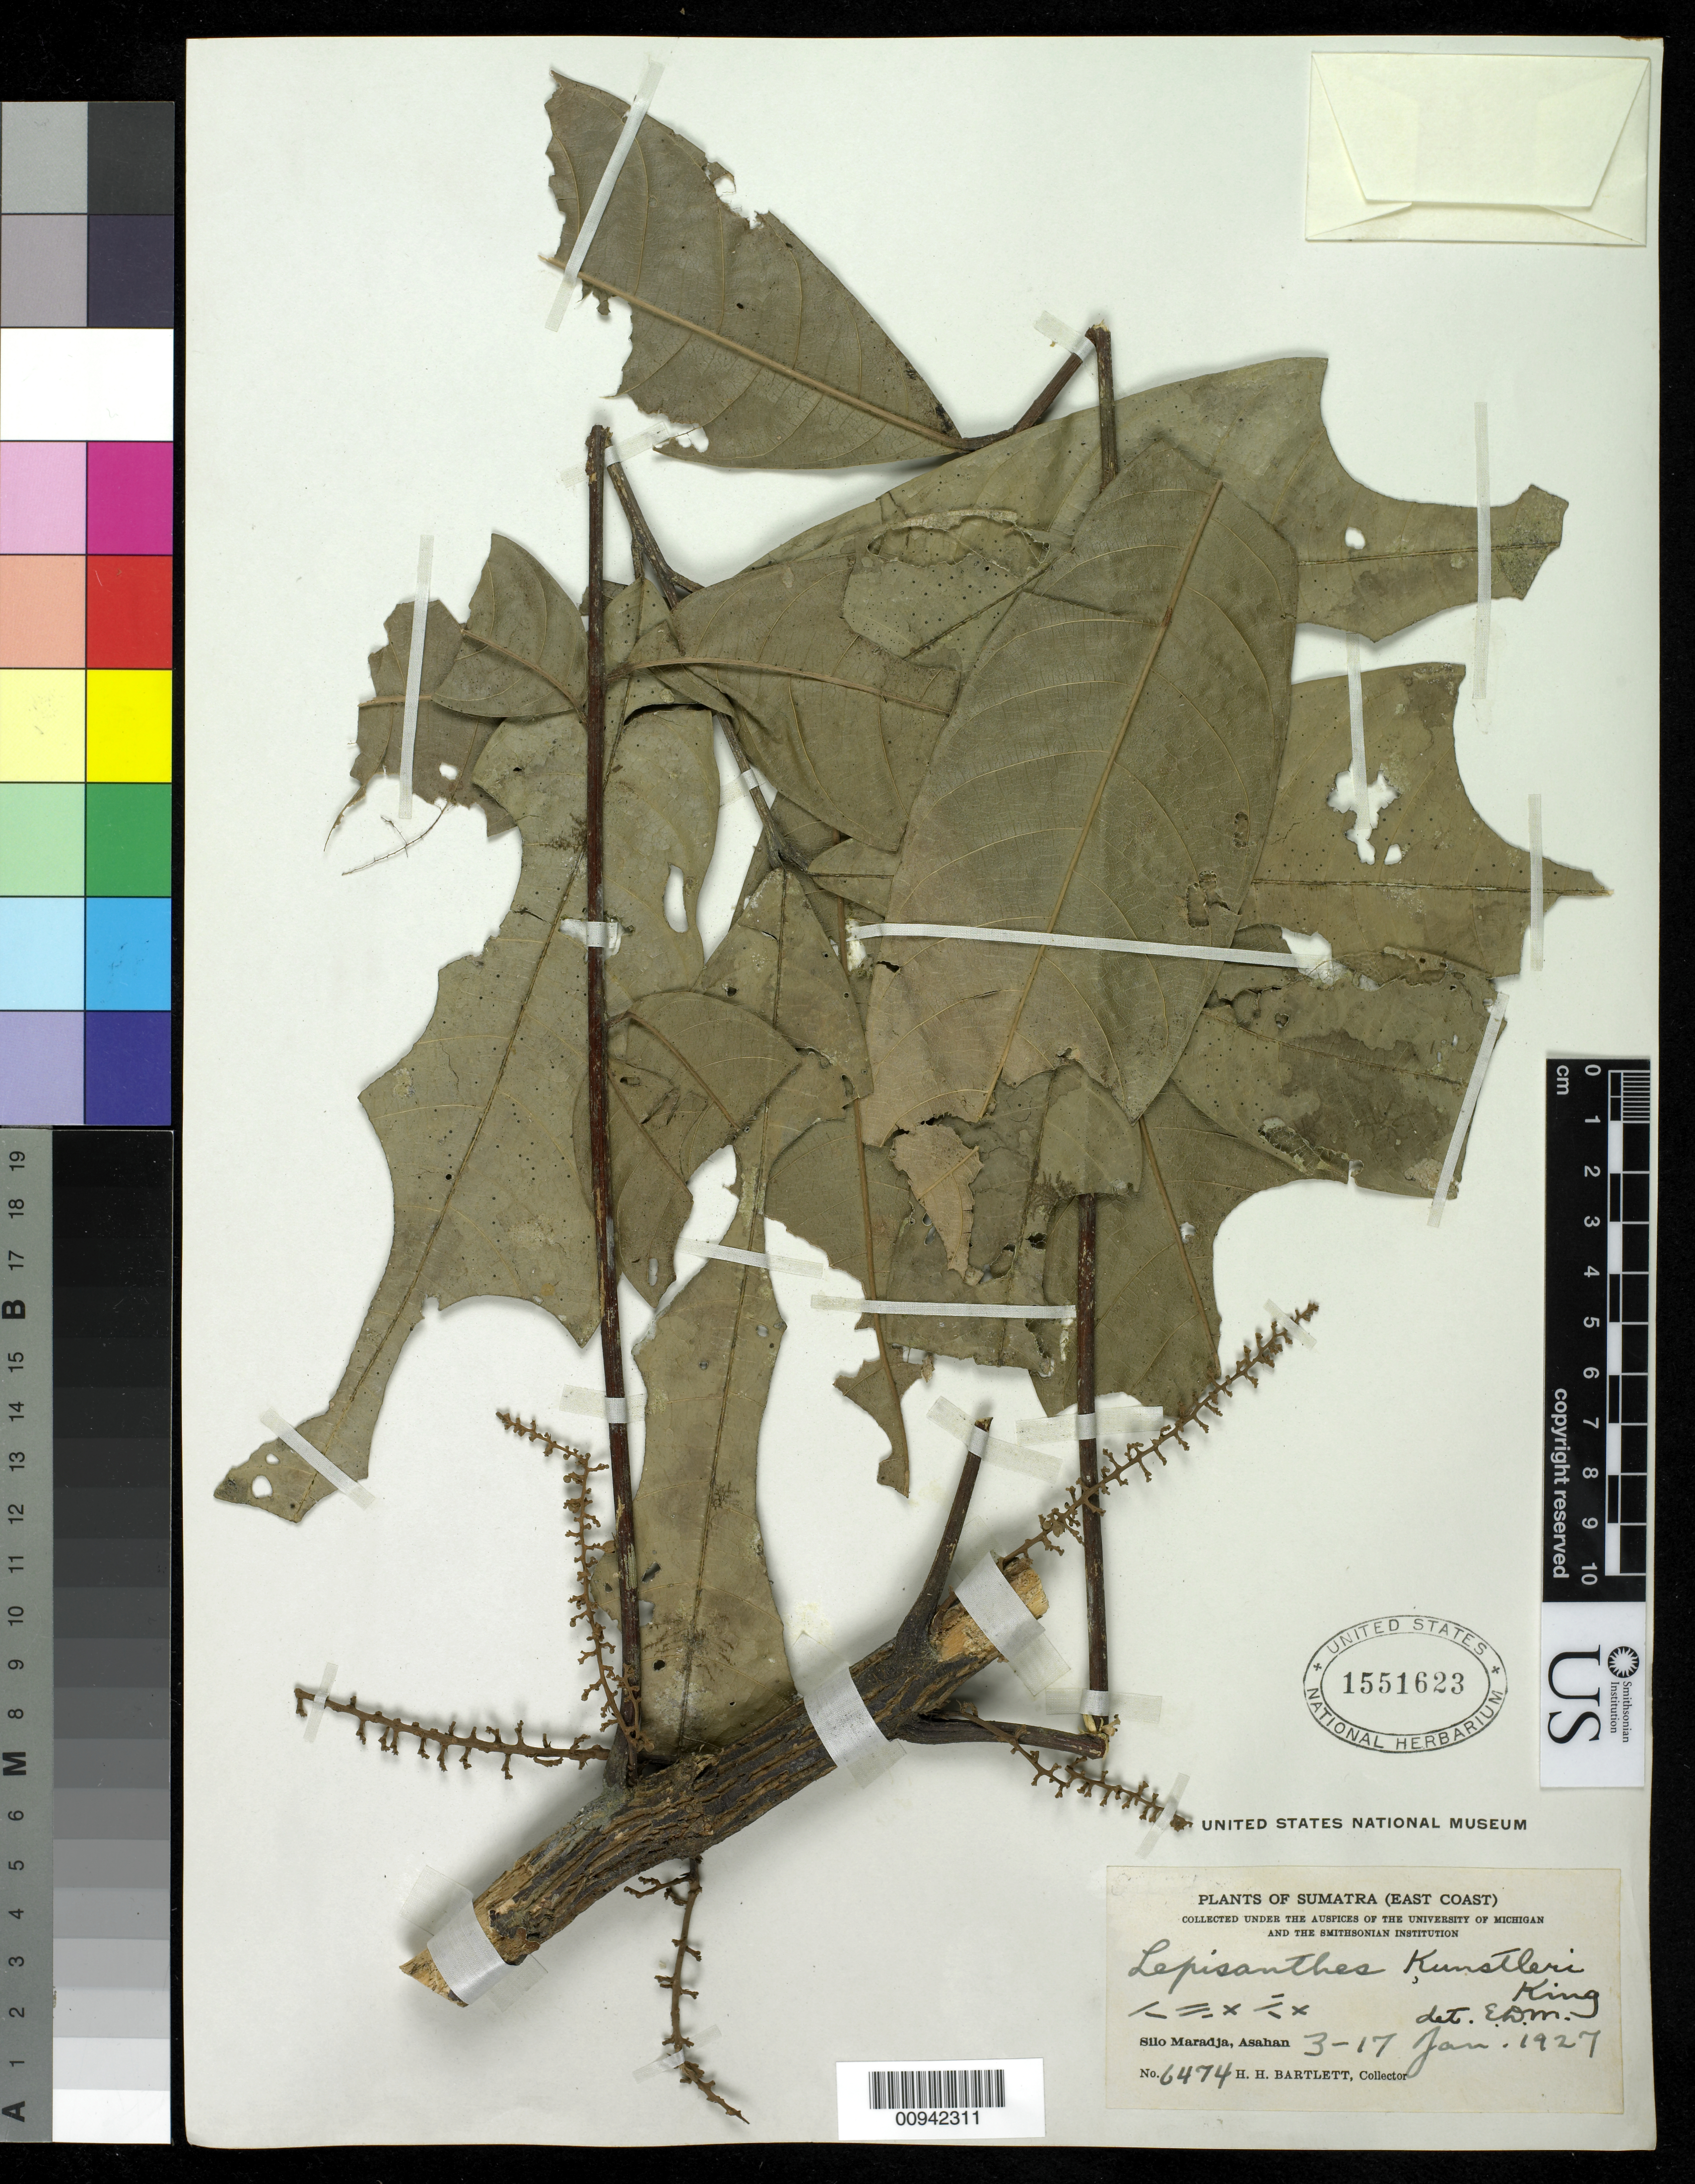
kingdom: Plantae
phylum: Tracheophyta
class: Magnoliopsida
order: Sapindales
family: Sapindaceae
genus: Lepisanthes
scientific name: Lepisanthes tetraphylla var. tetraphylla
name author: Radlk.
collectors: H. H. Bartlett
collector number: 6474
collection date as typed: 03 Jan 1927 to 17 Jan 1927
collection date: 1927-01-03/1927-01-17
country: Indonesia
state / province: Sumatra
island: Sumatra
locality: silo Maradja, Asahan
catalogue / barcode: US 1551623